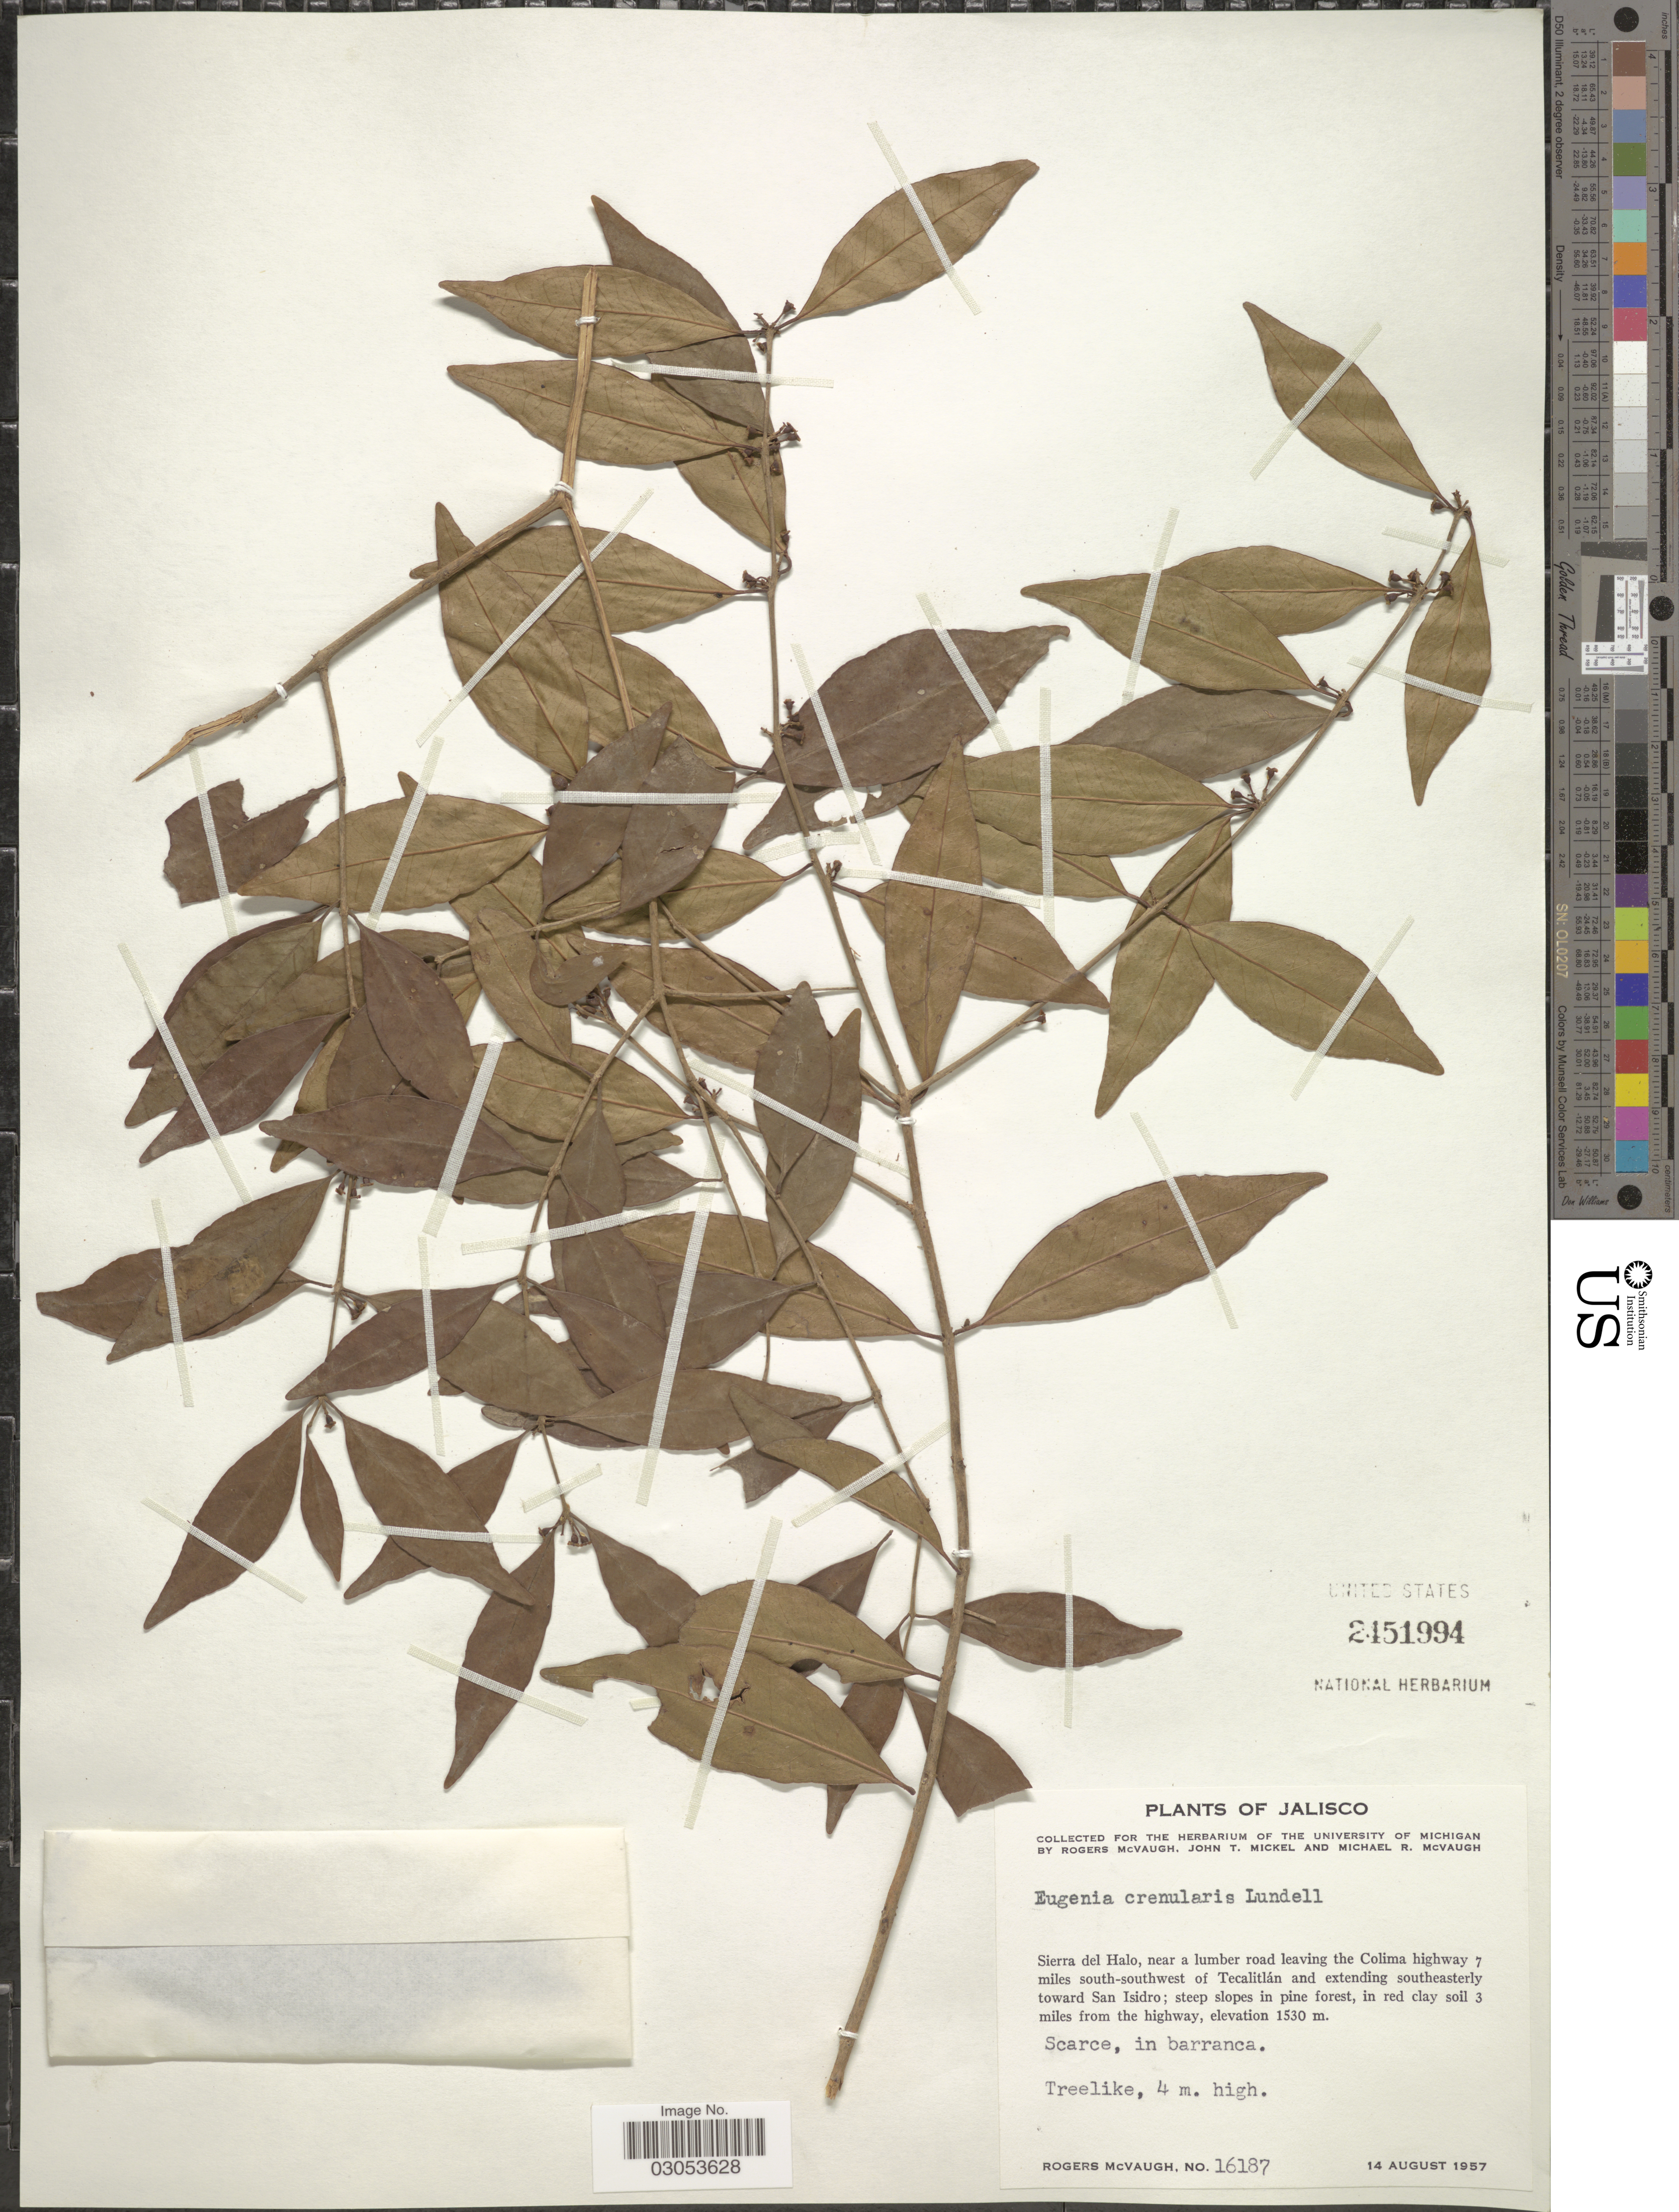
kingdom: Plantae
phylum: Tracheophyta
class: Magnoliopsida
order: Myrtales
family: Myrtaceae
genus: Eugenia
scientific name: Eugenia crenularis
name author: Lundell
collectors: R. McVaugh, J. T. Mickel & M. R. McVaugh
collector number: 16187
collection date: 1957-08-14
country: Mexico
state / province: Jalisco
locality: Sierra del Halo, near lumber road leaving the Colima highway 7 miles south-southwest of Tecalitlán and extending southeasterly toward San Isidro; steep slopes in pine forest.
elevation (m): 1530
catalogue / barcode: US 2451994